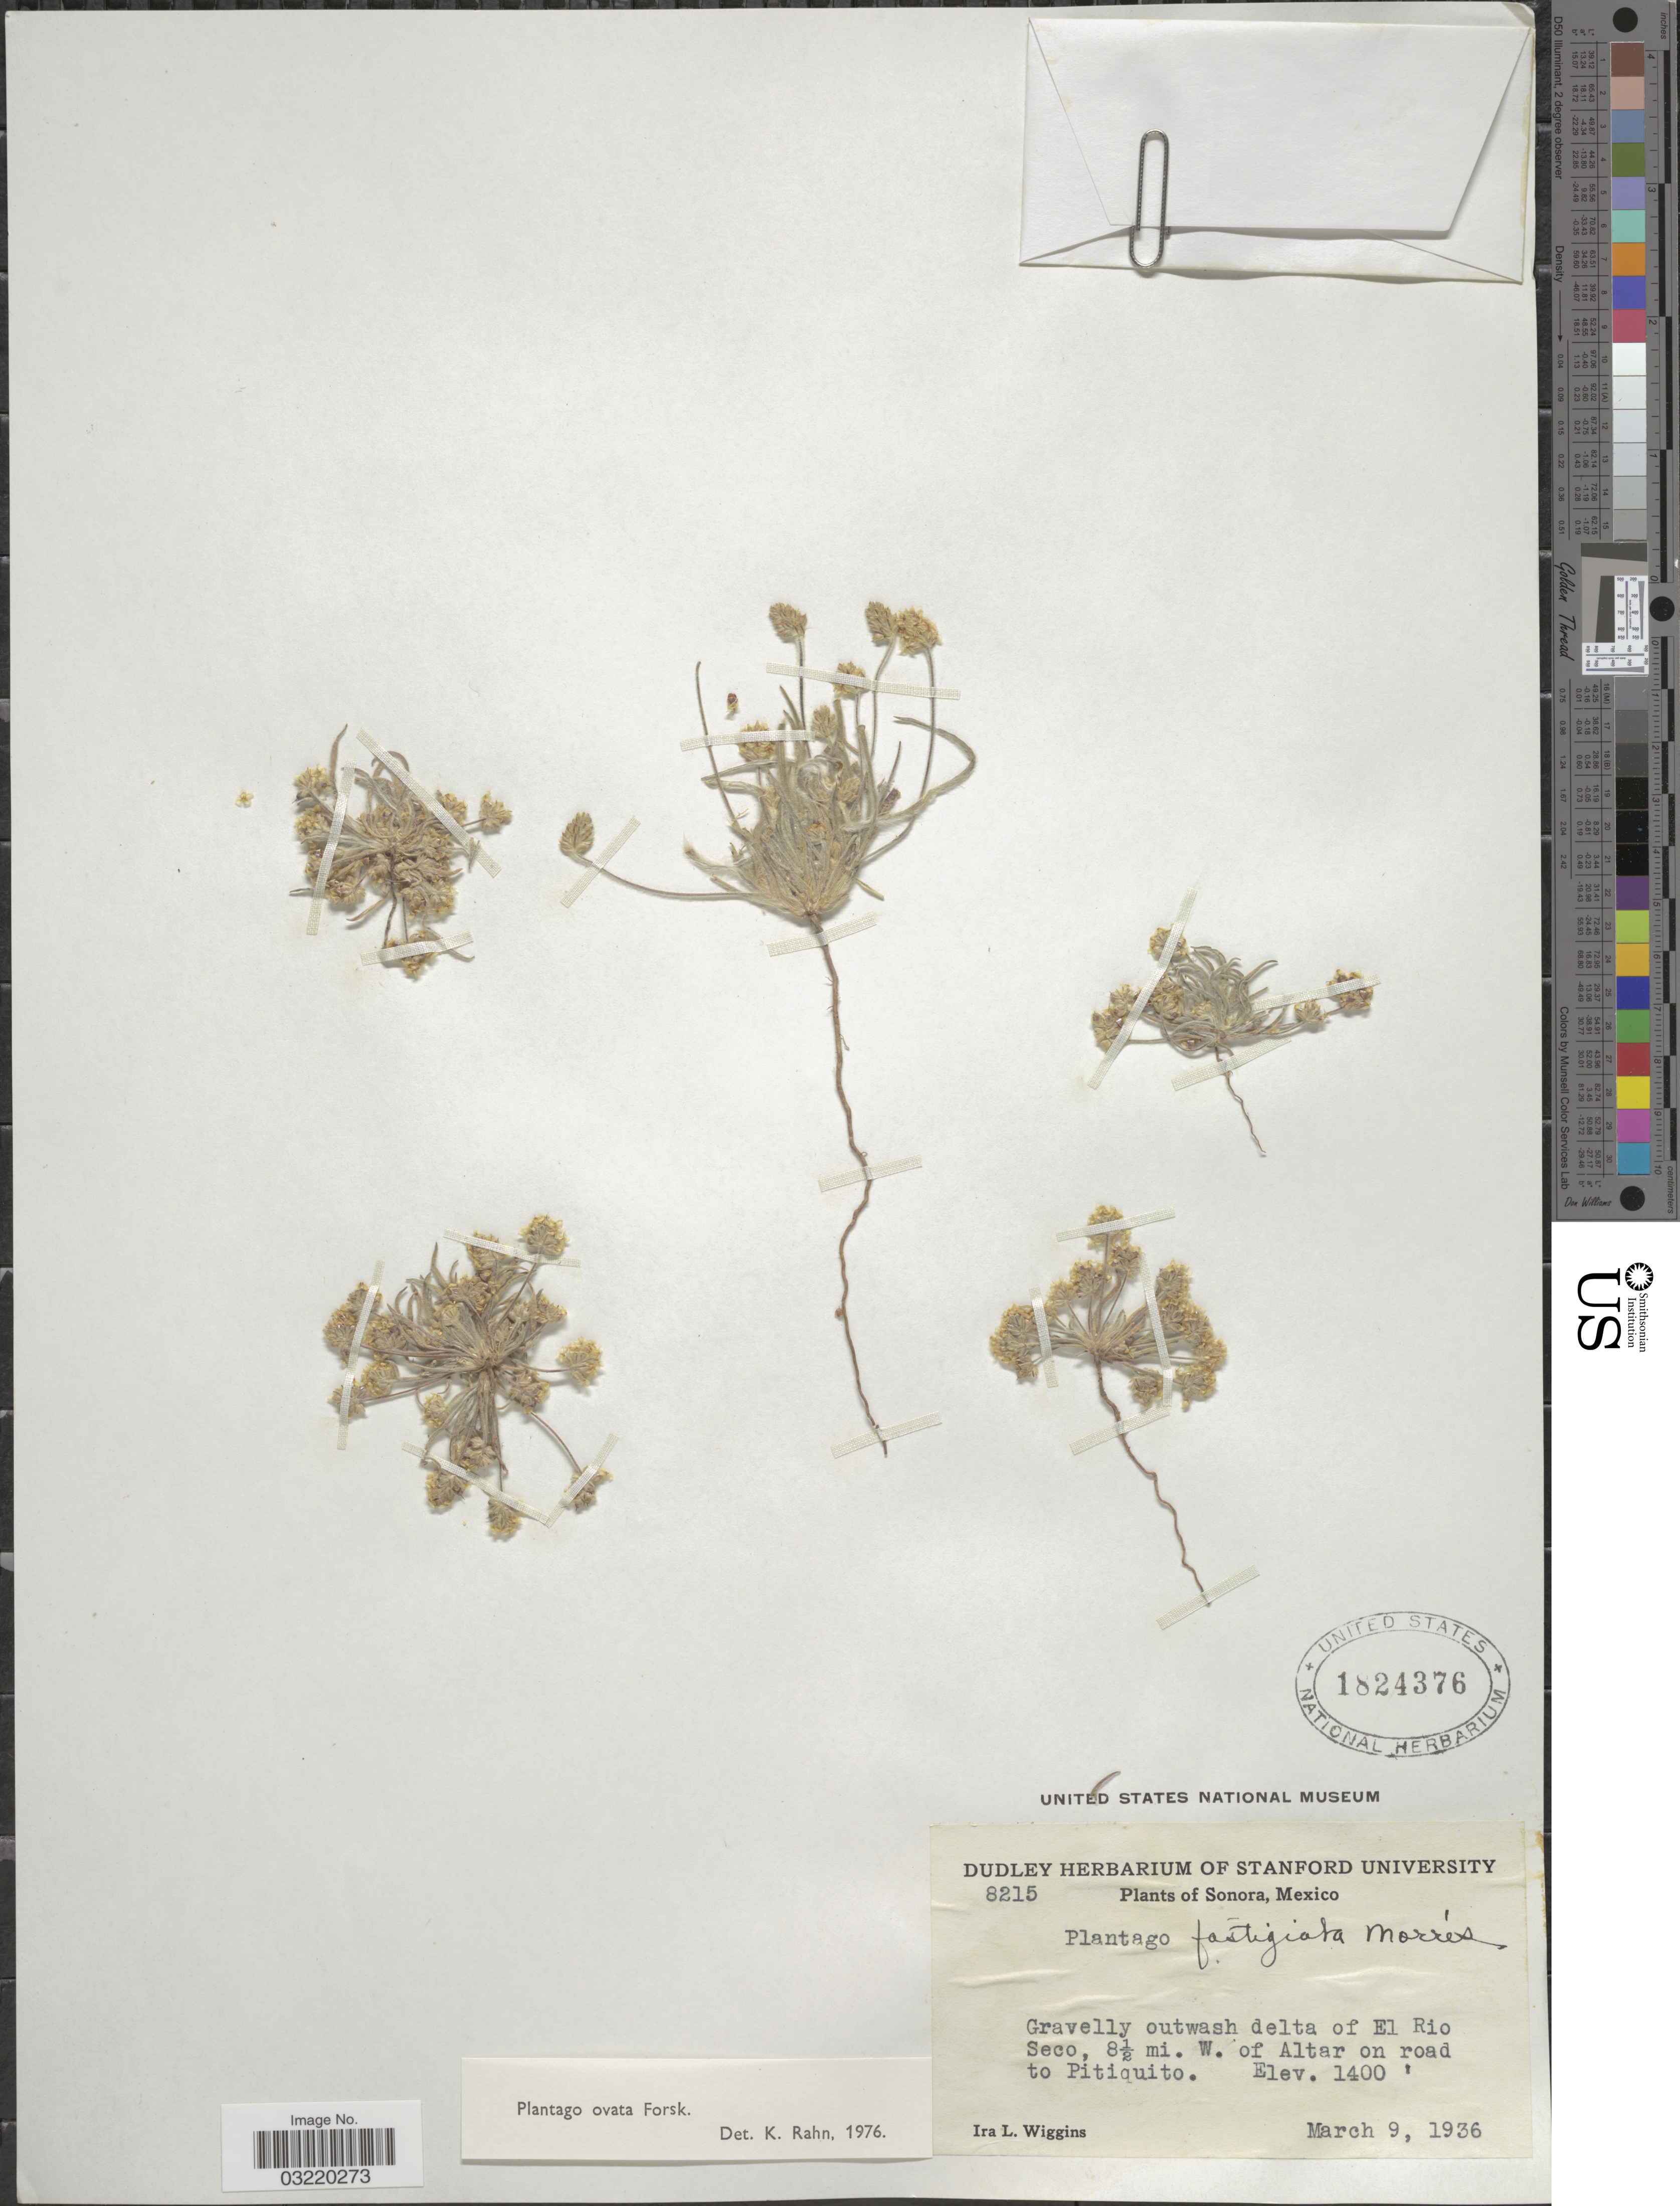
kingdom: Plantae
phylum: Tracheophyta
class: Magnoliopsida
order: Lamiales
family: Plantaginaceae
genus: Plantago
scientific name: Plantago ovata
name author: Forssk.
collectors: I. L. Wiggins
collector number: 8215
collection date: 1936-03-09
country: Mexico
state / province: Sonora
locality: Gravelly outwash delta of El Rio Seco, 8½ mi. W. of Altar on road to Pitiquito.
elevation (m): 427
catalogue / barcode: US 1824376